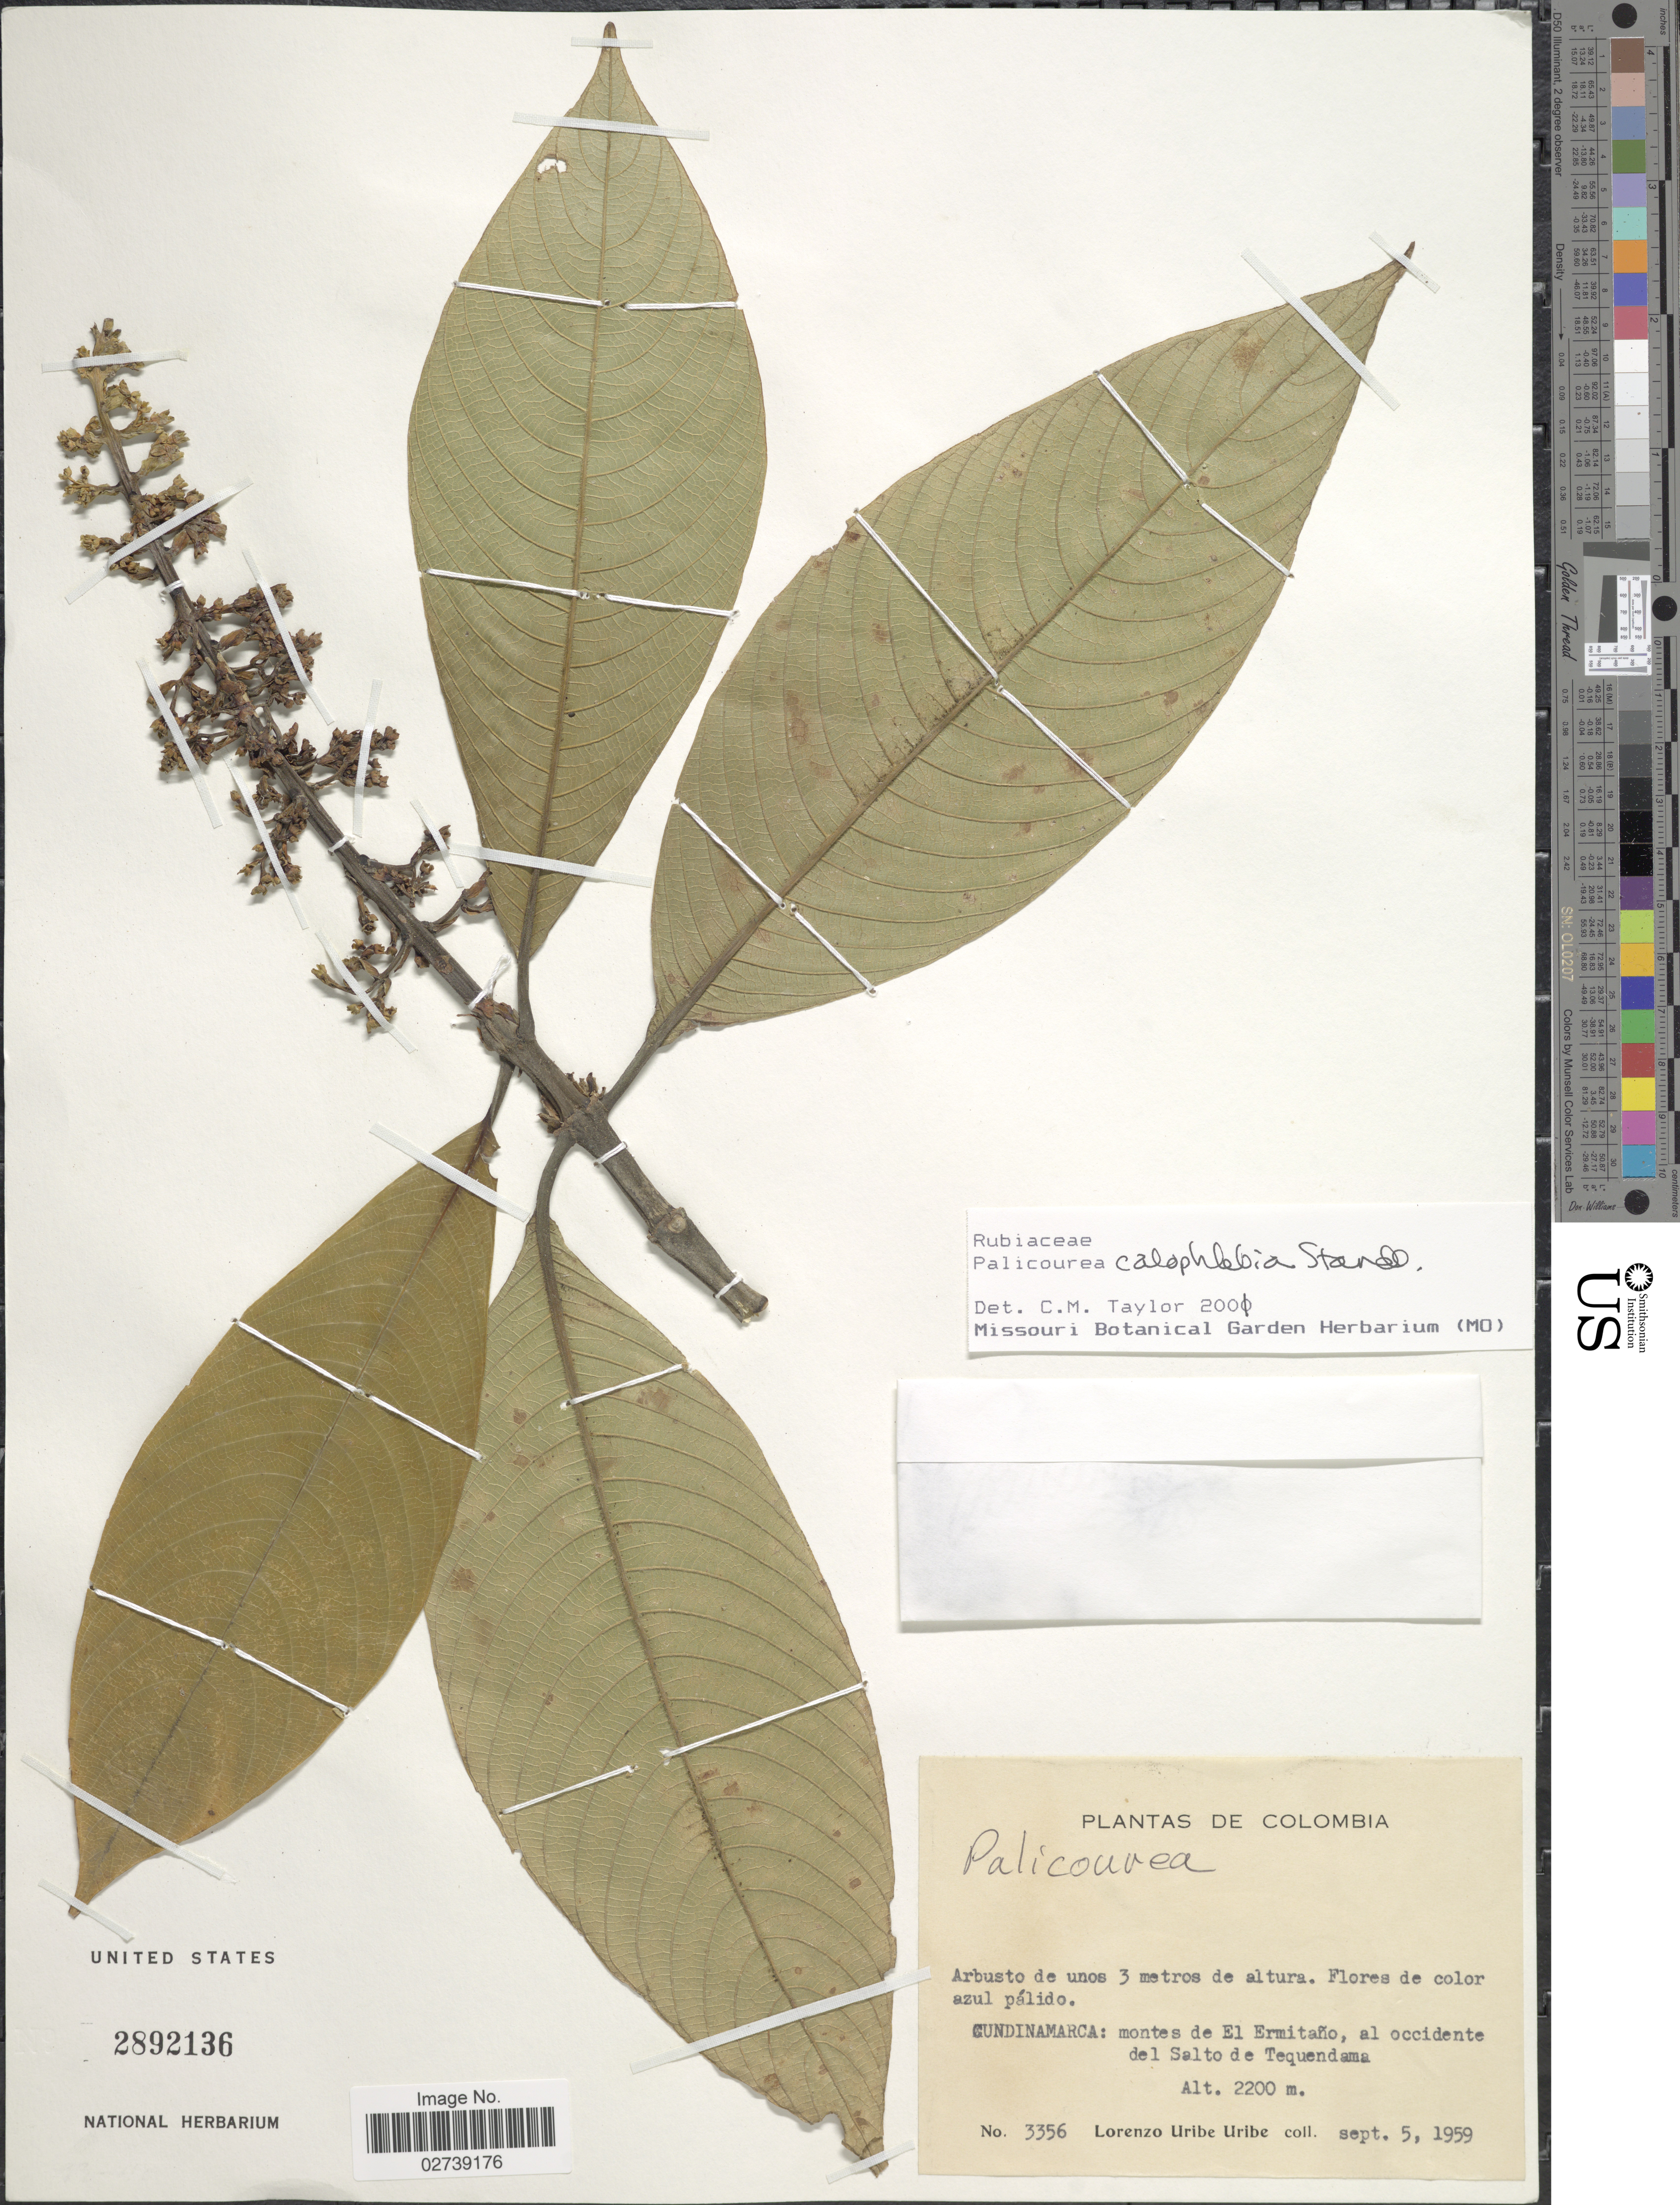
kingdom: Plantae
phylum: Tracheophyta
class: Magnoliopsida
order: Gentianales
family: Rubiaceae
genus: Palicourea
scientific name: Palicourea calophlebia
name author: Standl.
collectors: L. Uribe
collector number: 3356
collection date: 1959-09-05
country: Colombia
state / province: Cundinamarca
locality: Montes de El Ermitaño, al occidente del Salto de Tequendama.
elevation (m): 2200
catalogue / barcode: US 2892136